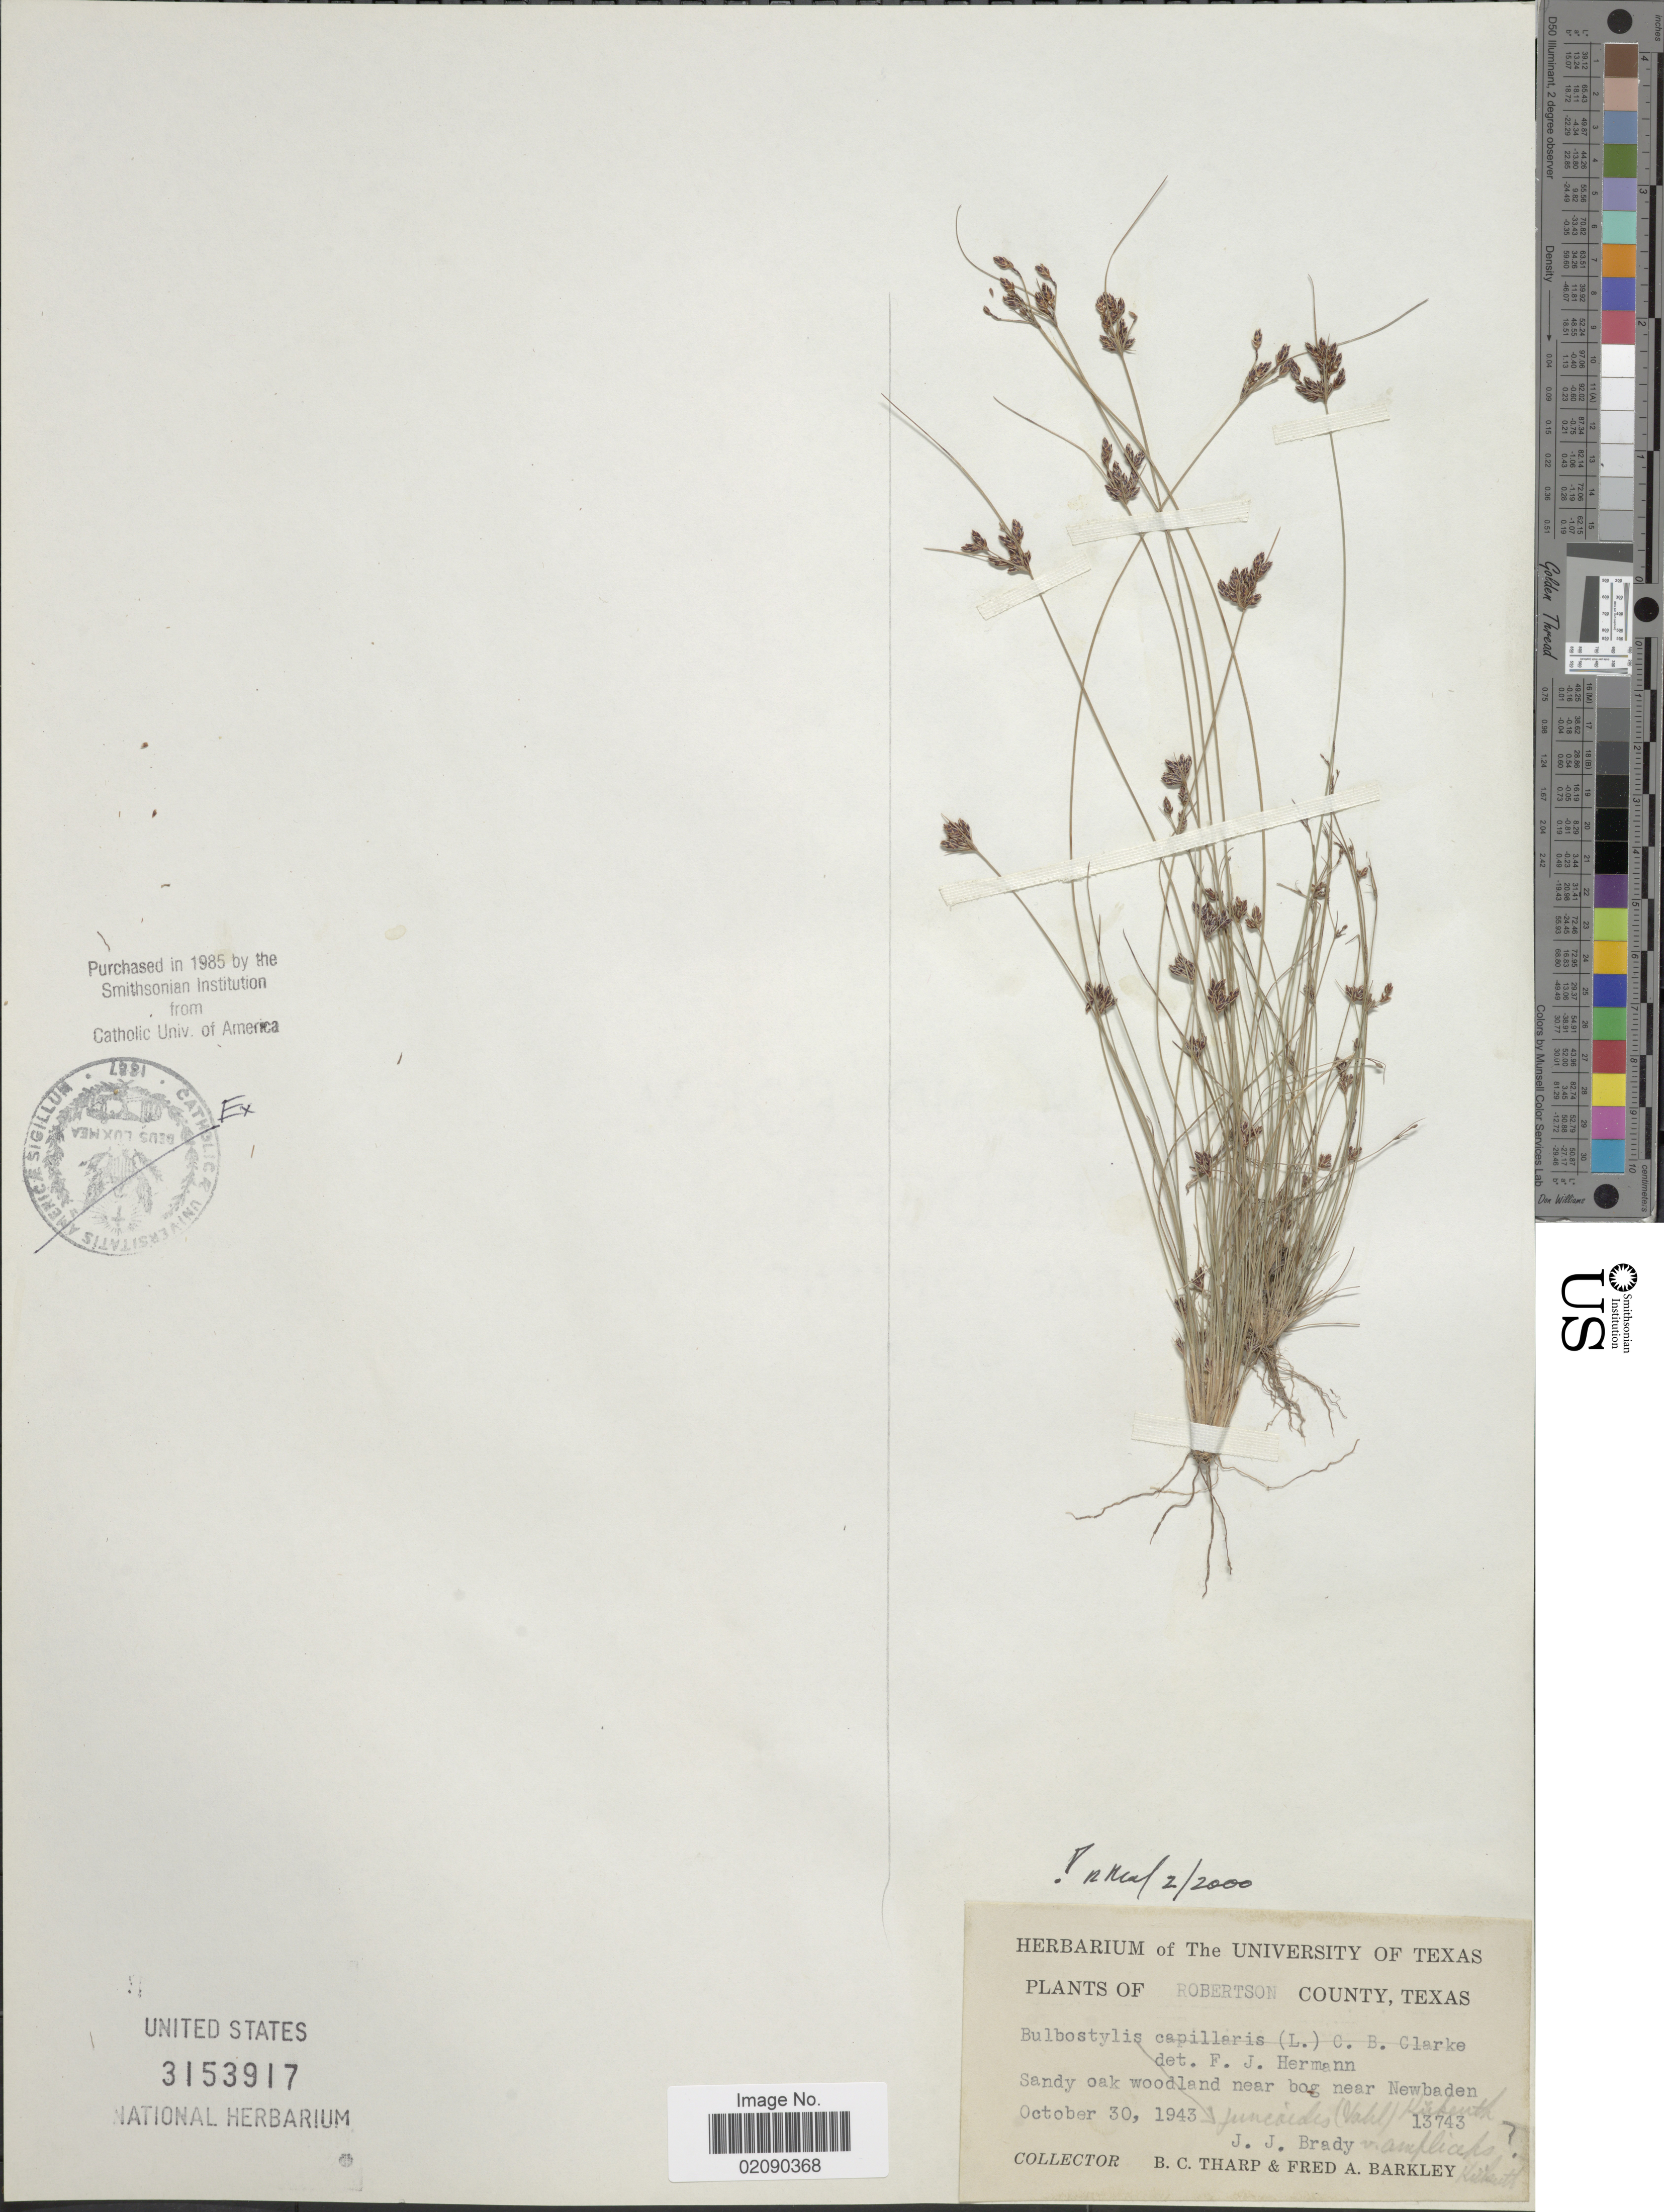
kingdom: Plantae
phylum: Tracheophyta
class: Liliopsida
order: Poales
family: Cyperaceae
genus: Bulbostylis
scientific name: Bulbostylis juncoides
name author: (Vahl) Kük. ex Herter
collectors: J. Brady, B. C. Tharp & F. A. Barkley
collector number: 13743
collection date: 1943-10-30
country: United States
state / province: Texas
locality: Robertson County. near Newbaden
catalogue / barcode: US 3153917